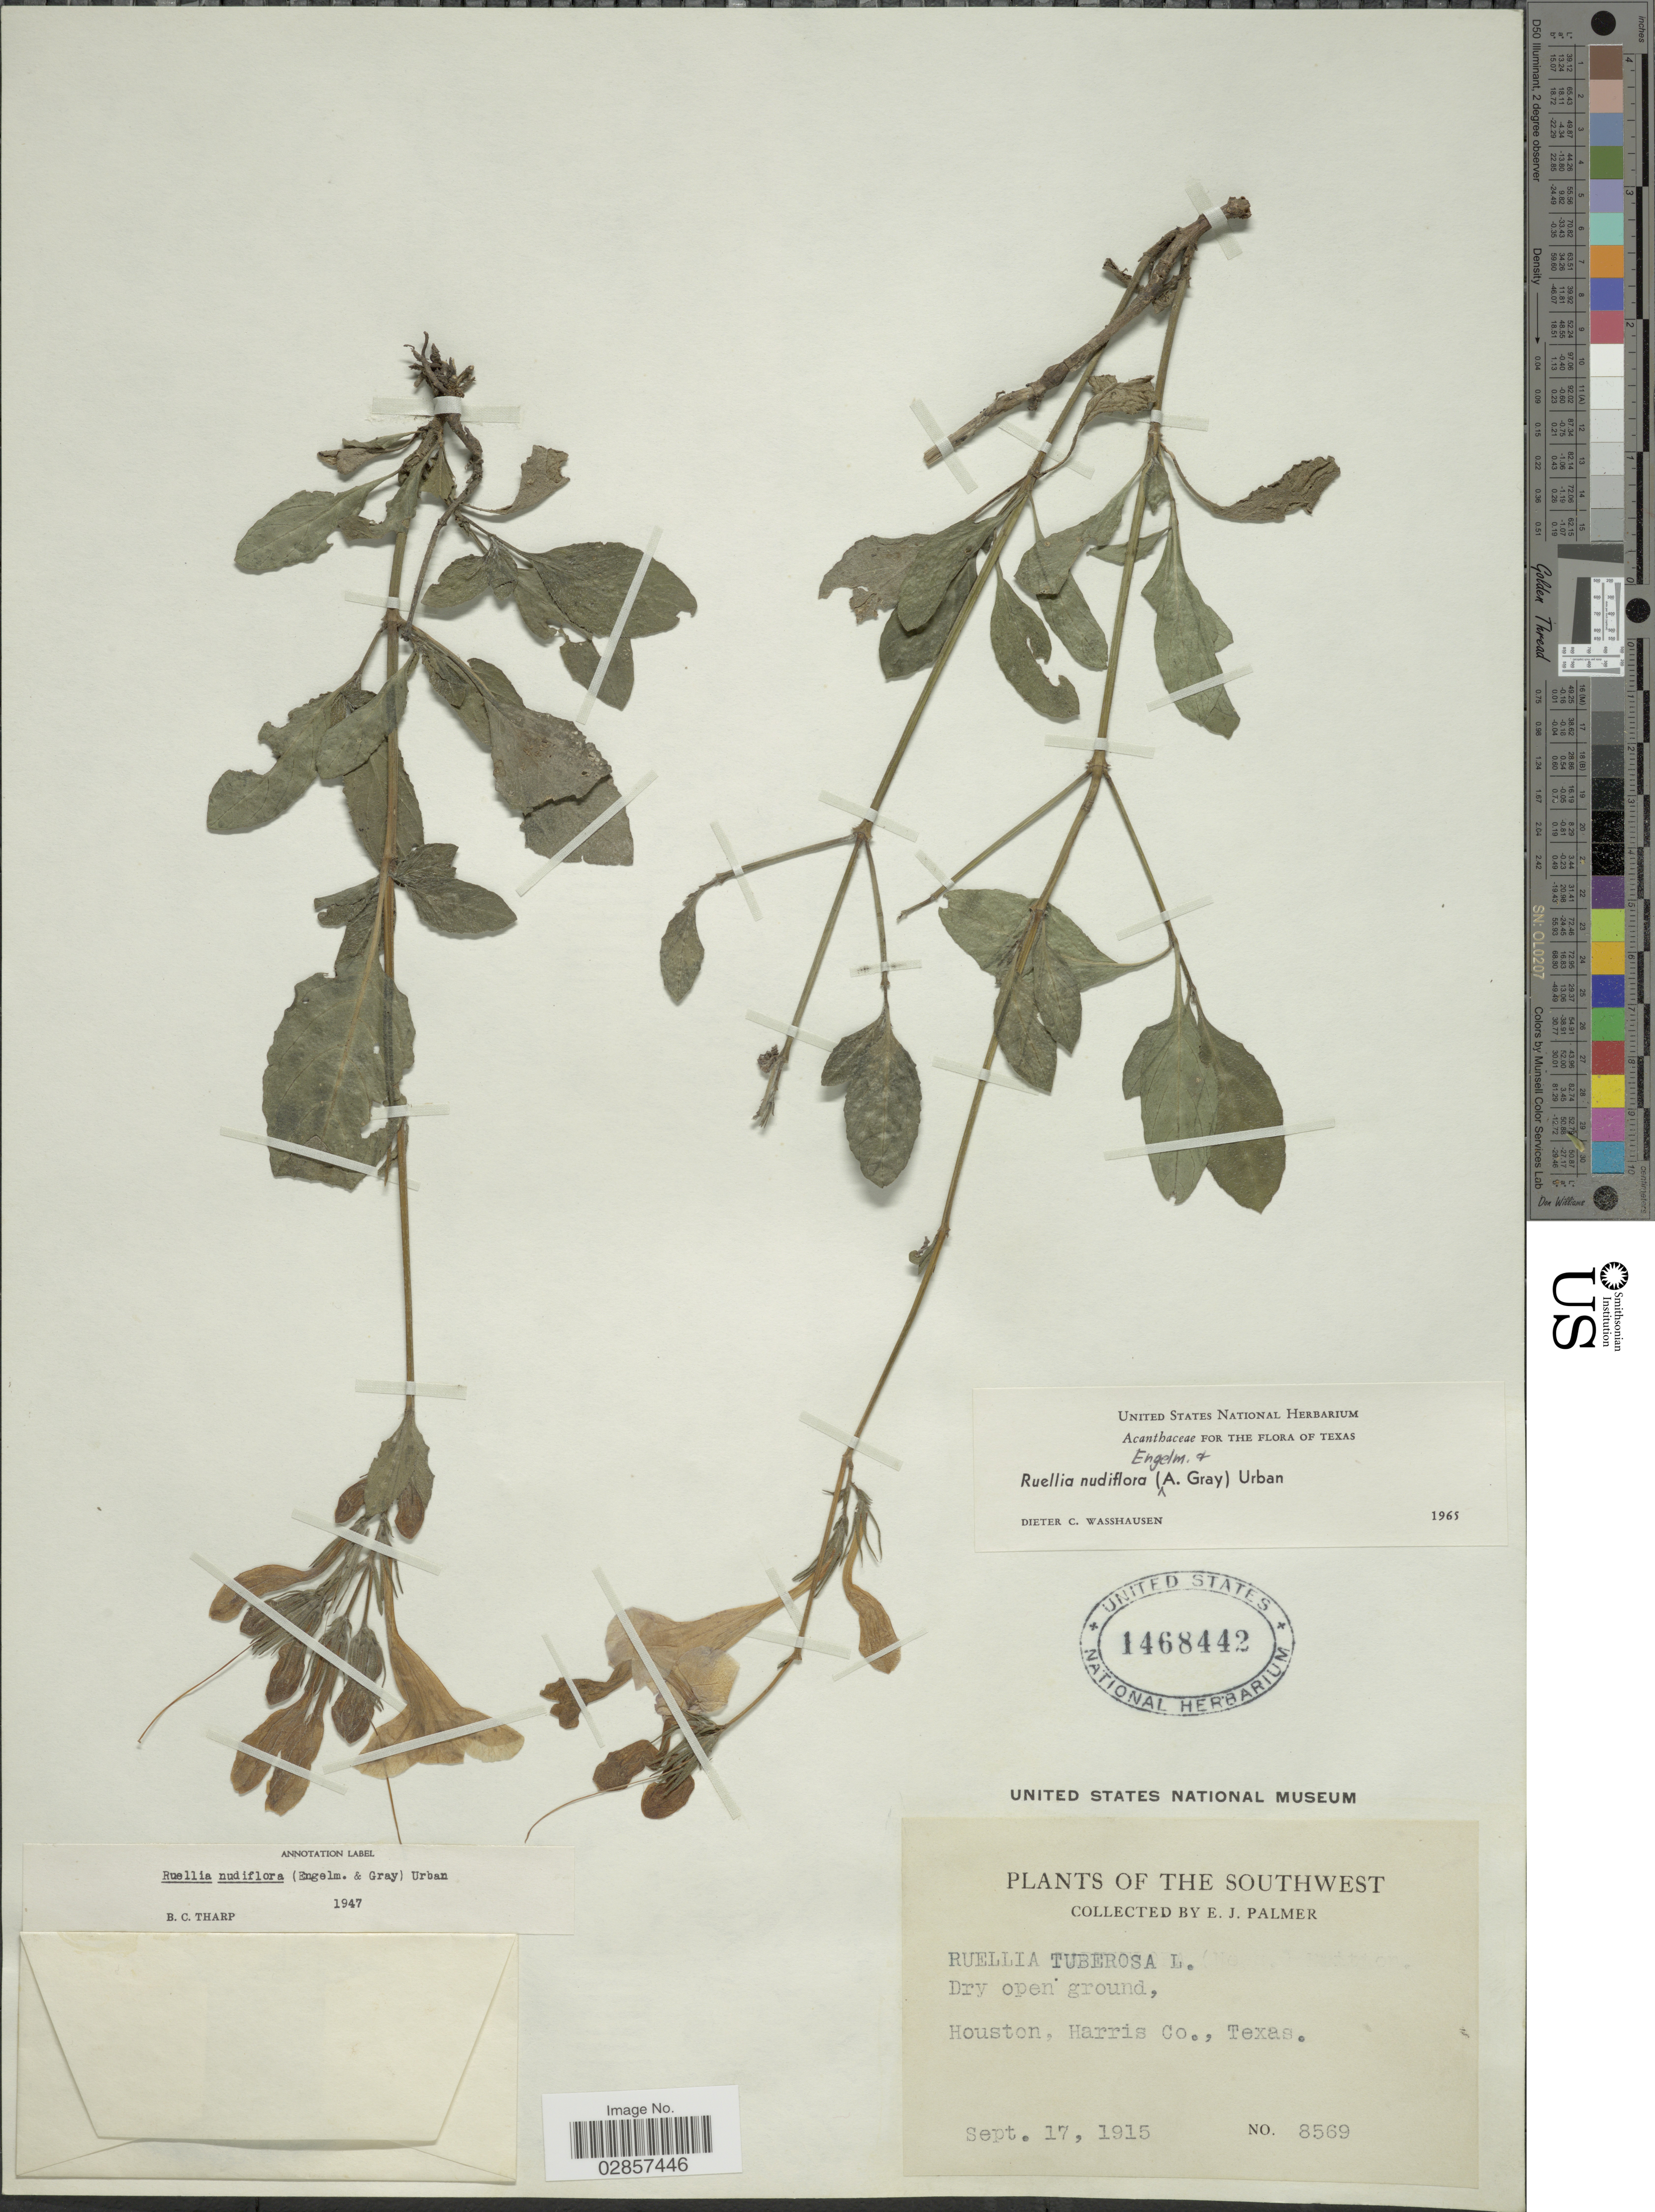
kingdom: Plantae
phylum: Tracheophyta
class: Magnoliopsida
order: Lamiales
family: Acanthaceae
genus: Ruellia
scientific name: Ruellia nudiflora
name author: (Engelm. & A. Gray) Urb.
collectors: E. J. Palmer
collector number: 8569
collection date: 1915-09-17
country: United States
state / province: Texas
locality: The Southwest, Houston, Harris Co., Texas.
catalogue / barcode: US 1468442